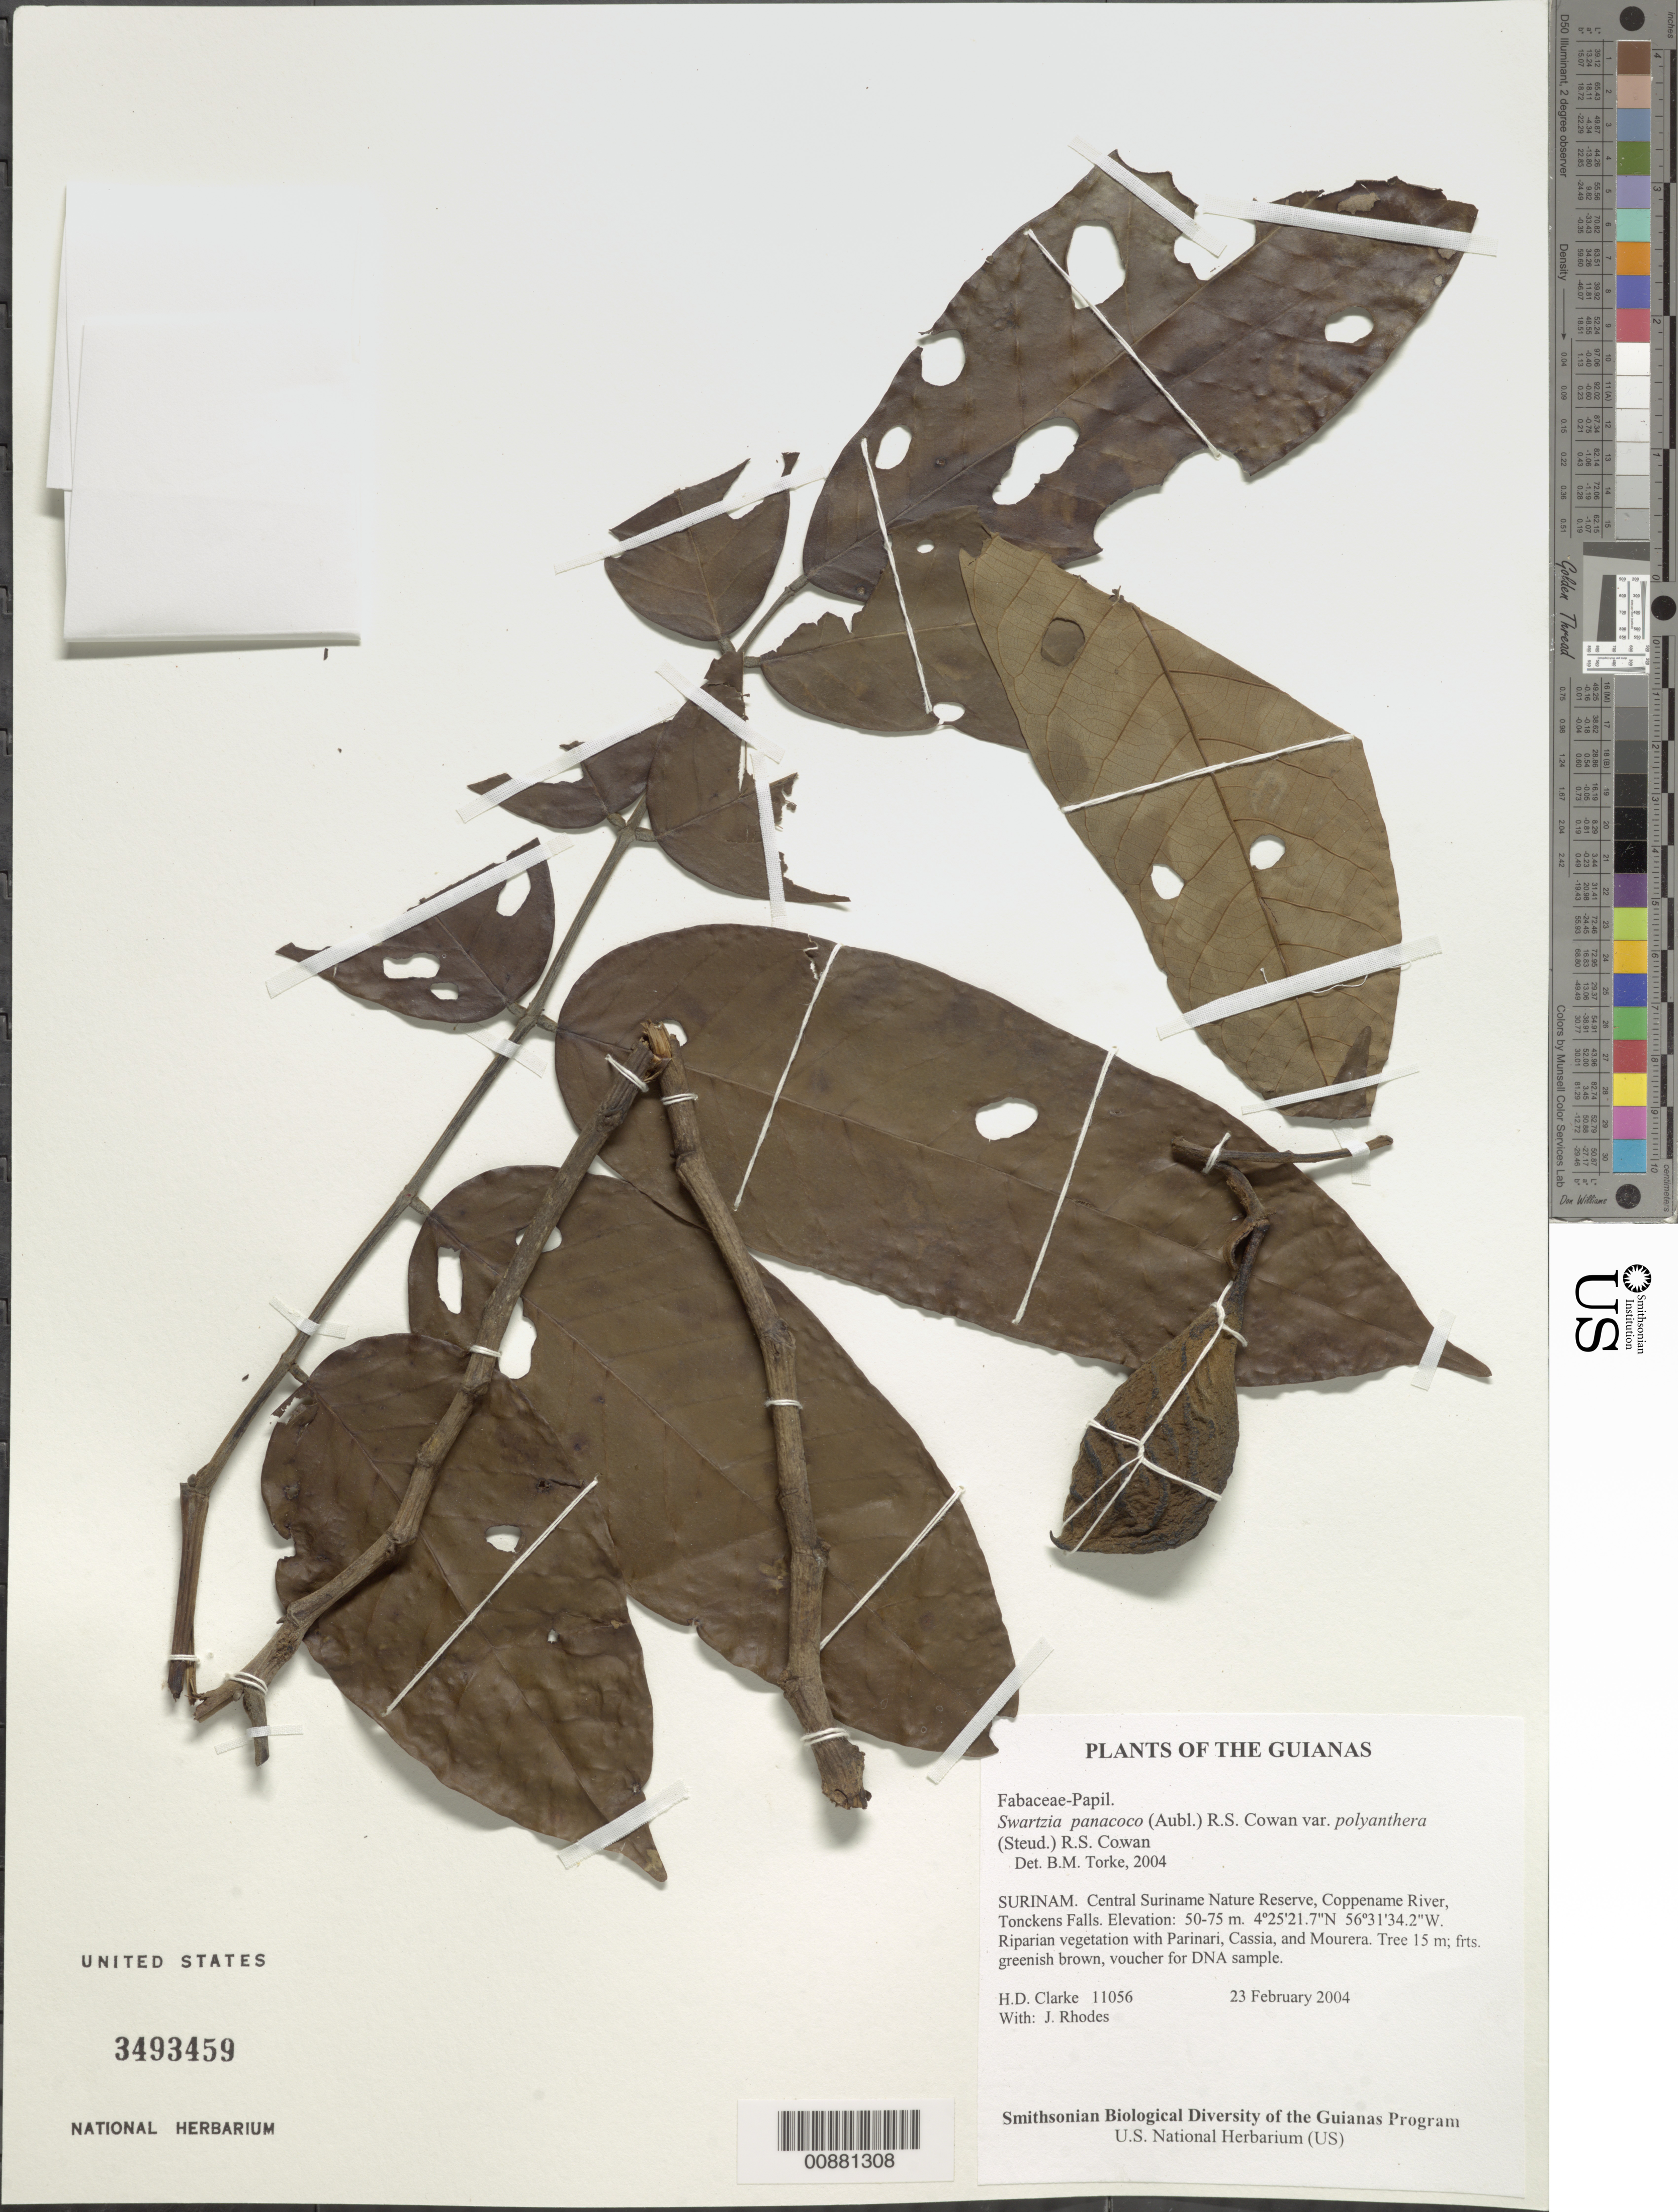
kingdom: Plantae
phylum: Tracheophyta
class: Magnoliopsida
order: Fabales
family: Fabaceae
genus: Swartzia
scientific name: Swartzia panacoco var. polyanthera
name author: (Steud.) R.S. Cowan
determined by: Torke, B. M., (MO)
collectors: H. D. Clarke & J. Rhodes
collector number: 11056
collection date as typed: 23 February 2004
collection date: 2004-02-23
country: Suriname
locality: Central Suriname Nature Reserve, Coppename River, Tonckens Falls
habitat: Riparian vegetation with Parinari, Cassia, and Mourera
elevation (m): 50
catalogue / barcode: US 3493459